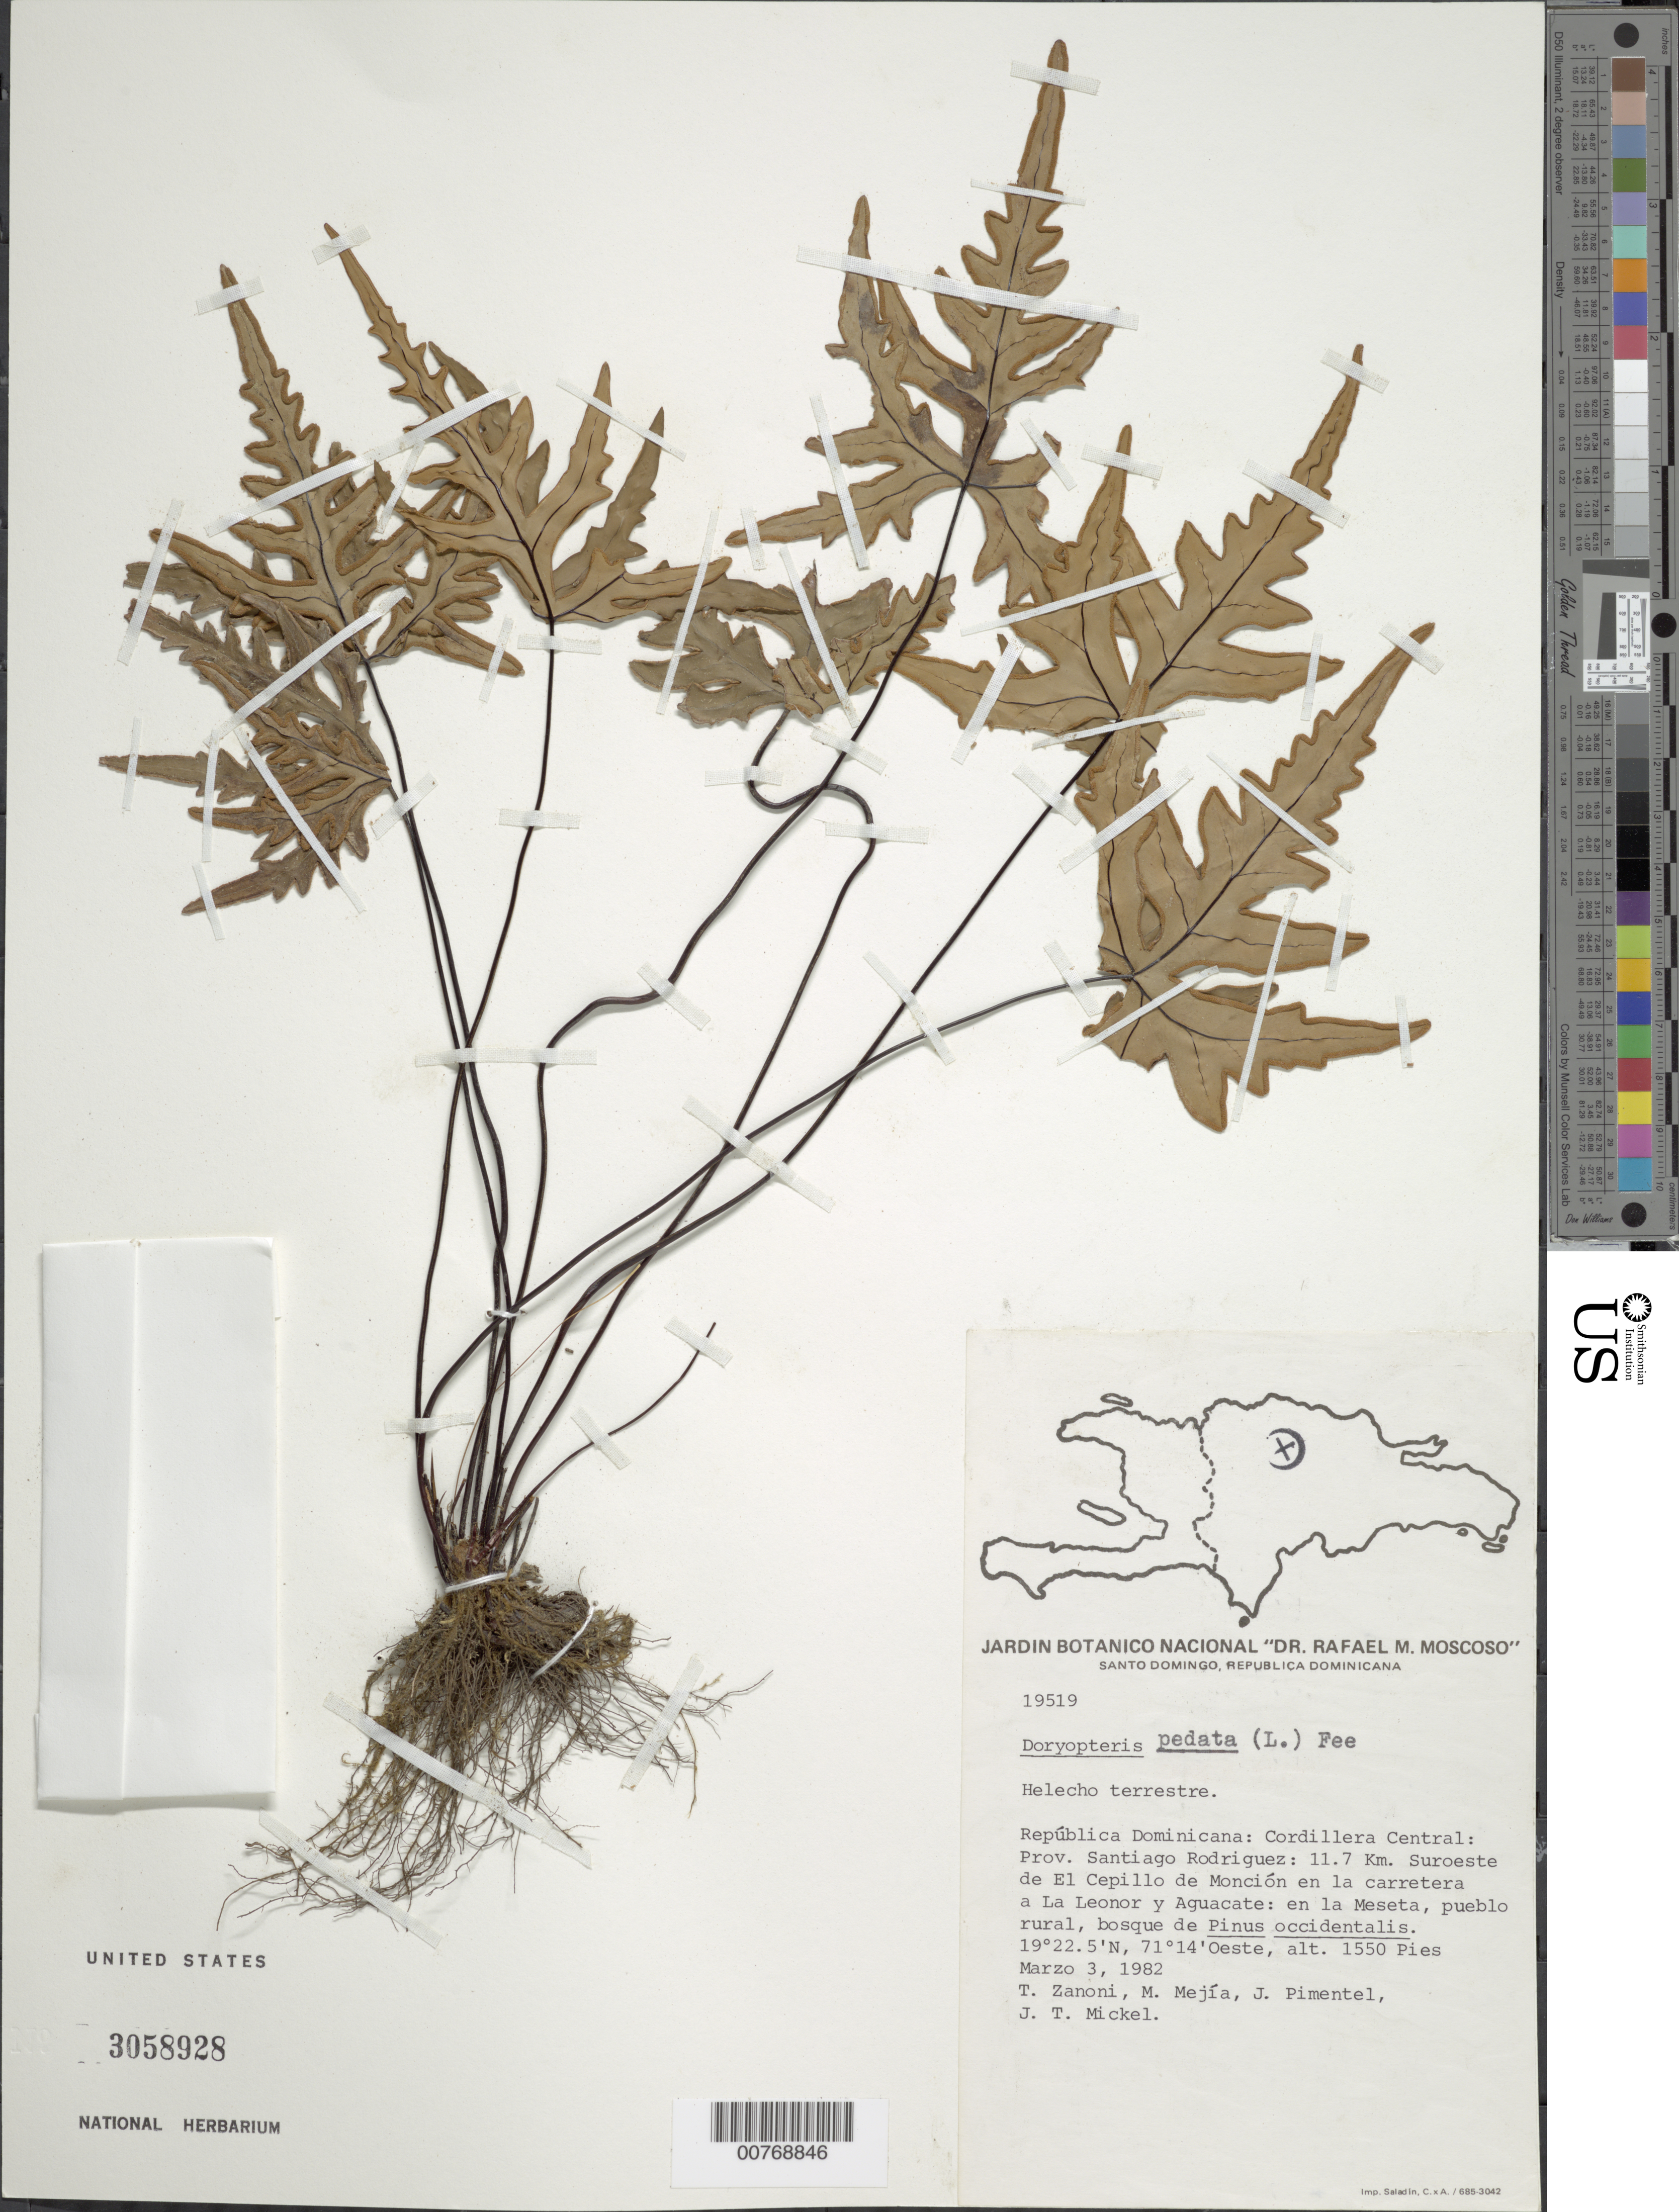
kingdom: Plantae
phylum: Tracheophyta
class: Polypodiopsida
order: Polypodiales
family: Pteridaceae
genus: Doryopteris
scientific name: Doryopteris pedata var. typica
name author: (L.) Fée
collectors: T. A. Zanoni, M. Mejia & J. Pimentel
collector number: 19519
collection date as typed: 03 Mar 1982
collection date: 1982-03-03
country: Dominican Republic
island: Hispaniola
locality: Cordillera central, Provincia Santiago Rodriguez, 11.7 km SW sw Wl Cepillo de Monción, en la carretera a La Leonor y Aguacate, en la Meseta, pueblo rural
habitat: Bosque de Pinus occidentalis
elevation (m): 472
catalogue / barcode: US 3058928